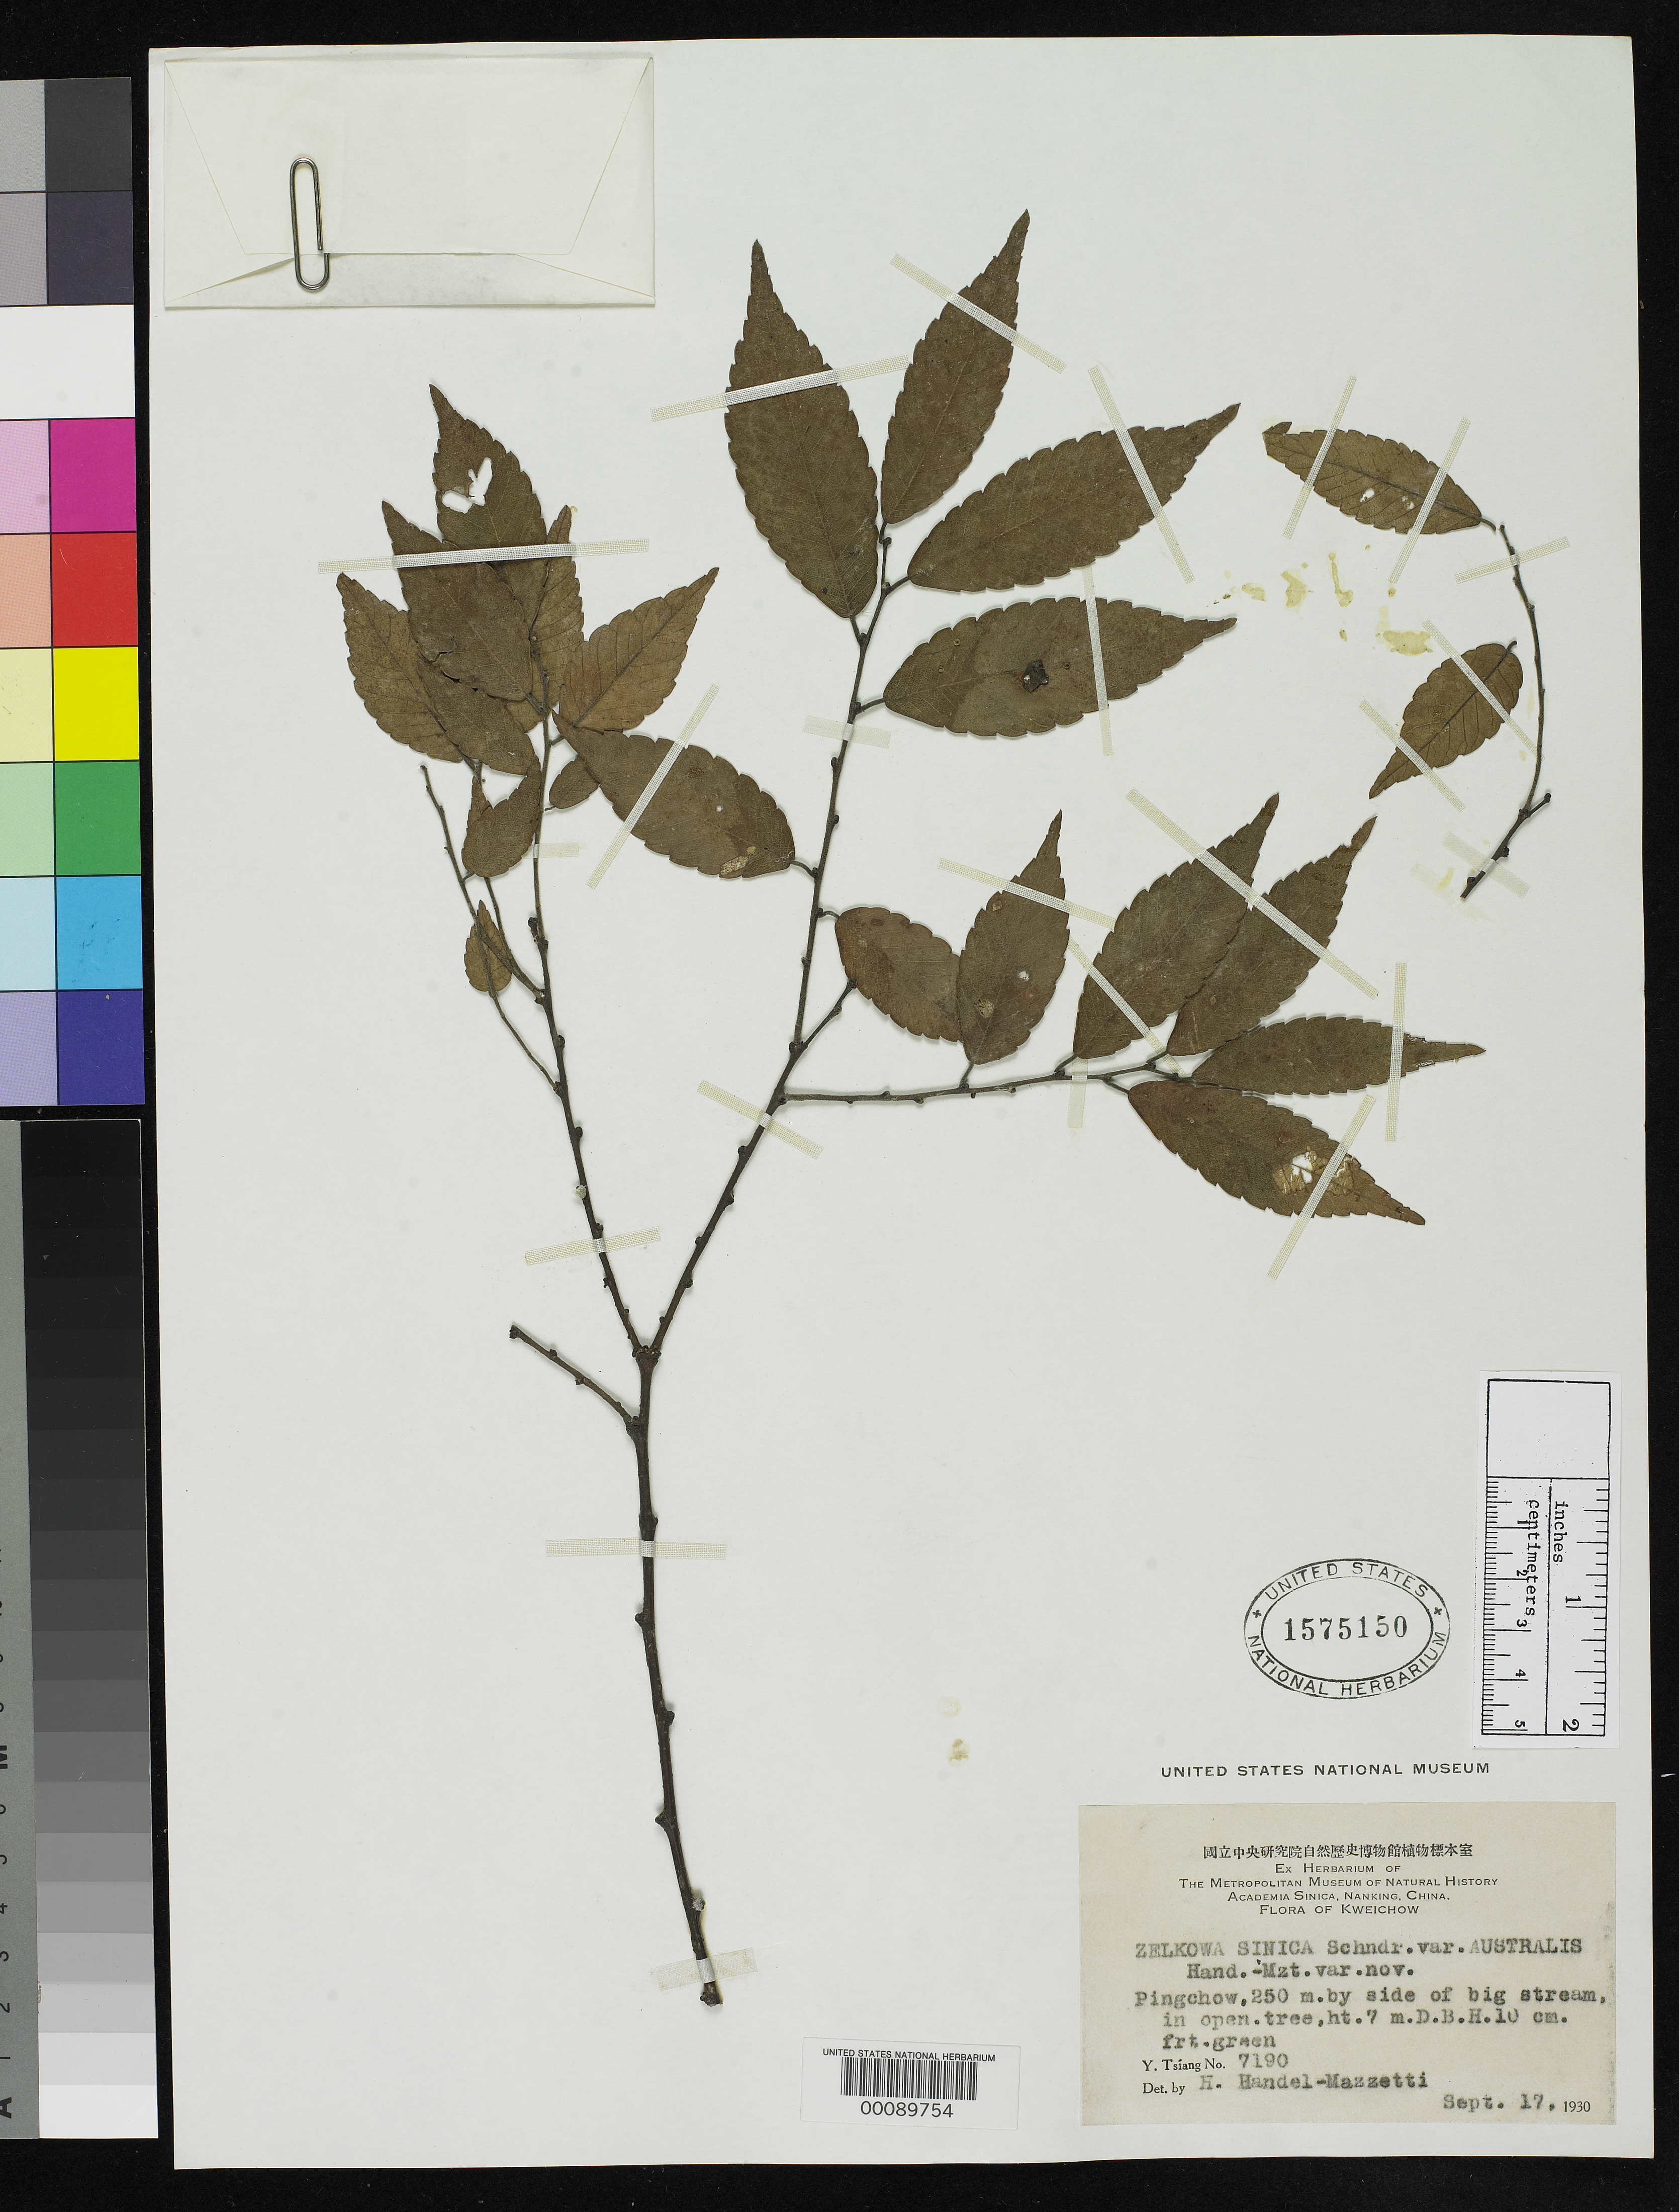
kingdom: Plantae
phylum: Tracheophyta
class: Magnoliopsida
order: Rosales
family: Ulmaceae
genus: Zelkova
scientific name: Zelkova sinica var. australis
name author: Hand.-Mazz.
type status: Isotype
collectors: Y. Tsiang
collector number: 7190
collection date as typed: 17 Sep 1930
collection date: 1930-09-17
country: China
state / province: Guizhou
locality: At Pingchou along border of Kwangsi Chuang.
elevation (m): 250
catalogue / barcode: US 1575150